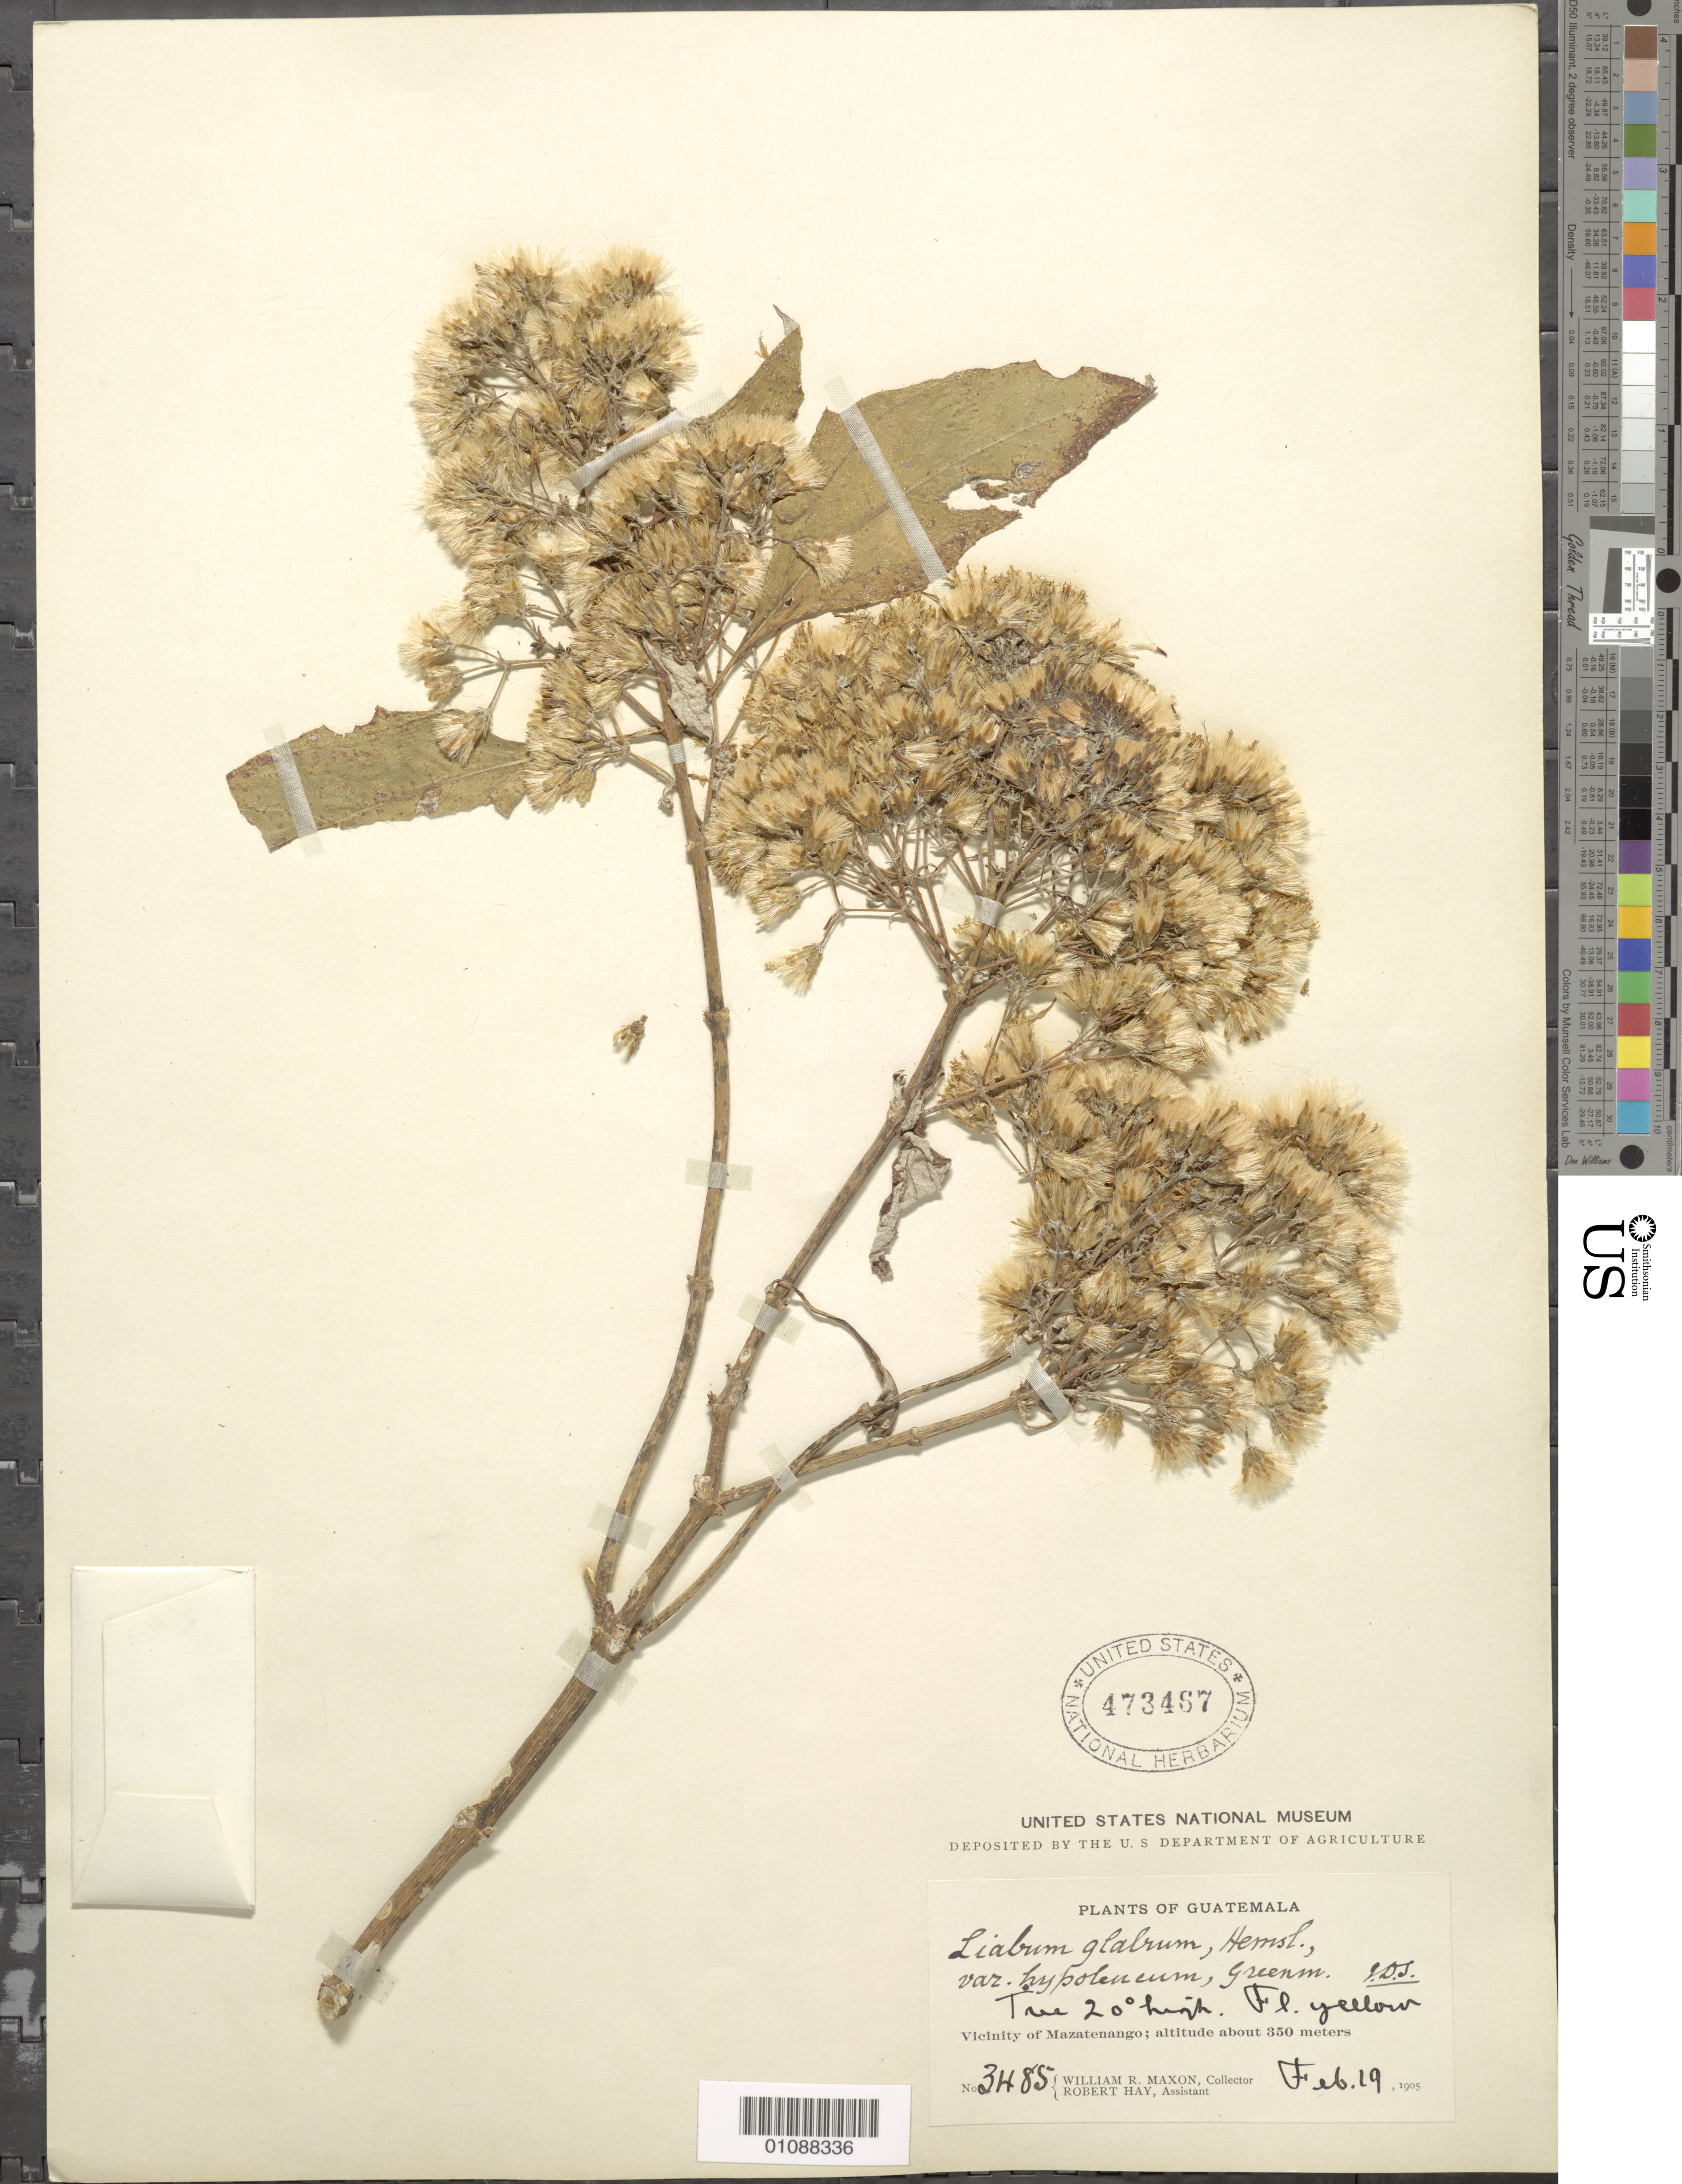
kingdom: Plantae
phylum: Tracheophyta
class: Magnoliopsida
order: Asterales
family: Asteraceae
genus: Sinclairia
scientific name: Sinclairia polyantha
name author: (Klatt) Rydb.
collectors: W. R. Maxon & R. Hay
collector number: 3485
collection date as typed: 19 February 1905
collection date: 1905-02-19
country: Guatemala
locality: Mazatenango vic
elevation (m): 350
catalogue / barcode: US 473467